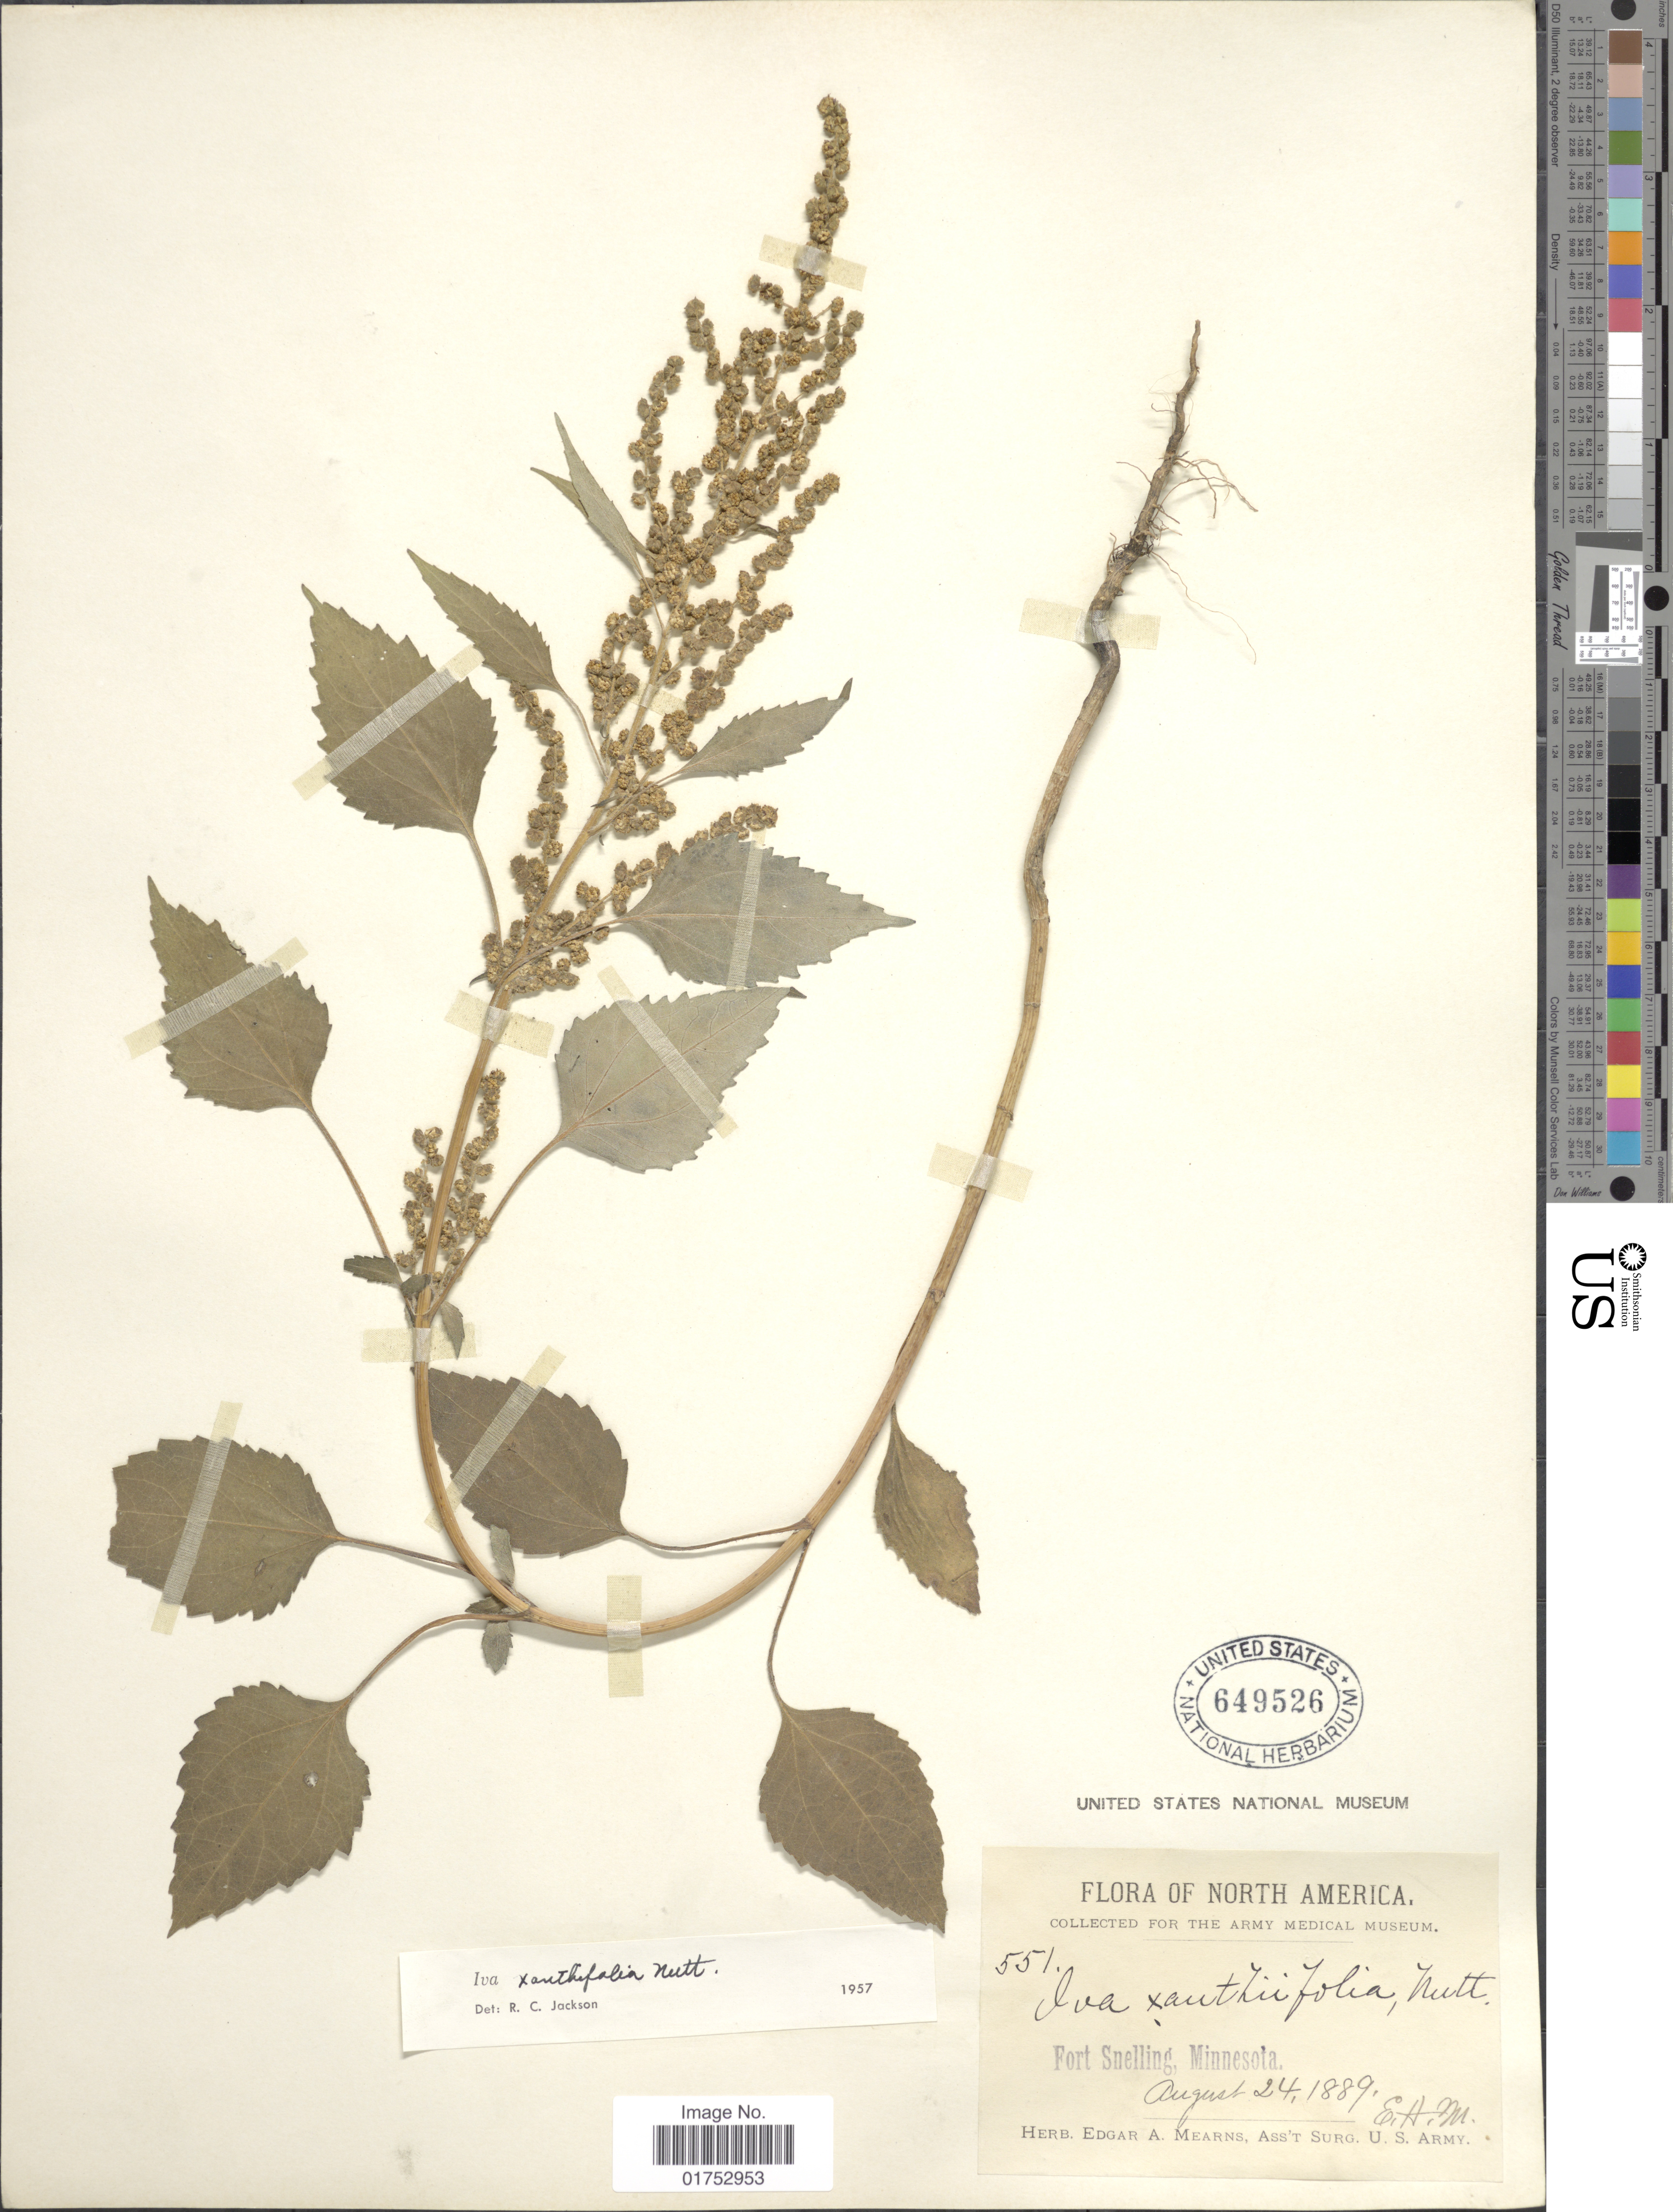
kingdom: Plantae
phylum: Tracheophyta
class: Magnoliopsida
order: Asterales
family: Asteraceae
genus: Iva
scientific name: Iva xanthifolia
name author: Nutt.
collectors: E. A. Mearns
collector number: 551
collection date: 1889-08-24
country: United States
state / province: Minnesota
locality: Fort Snelling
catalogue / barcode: US 649526